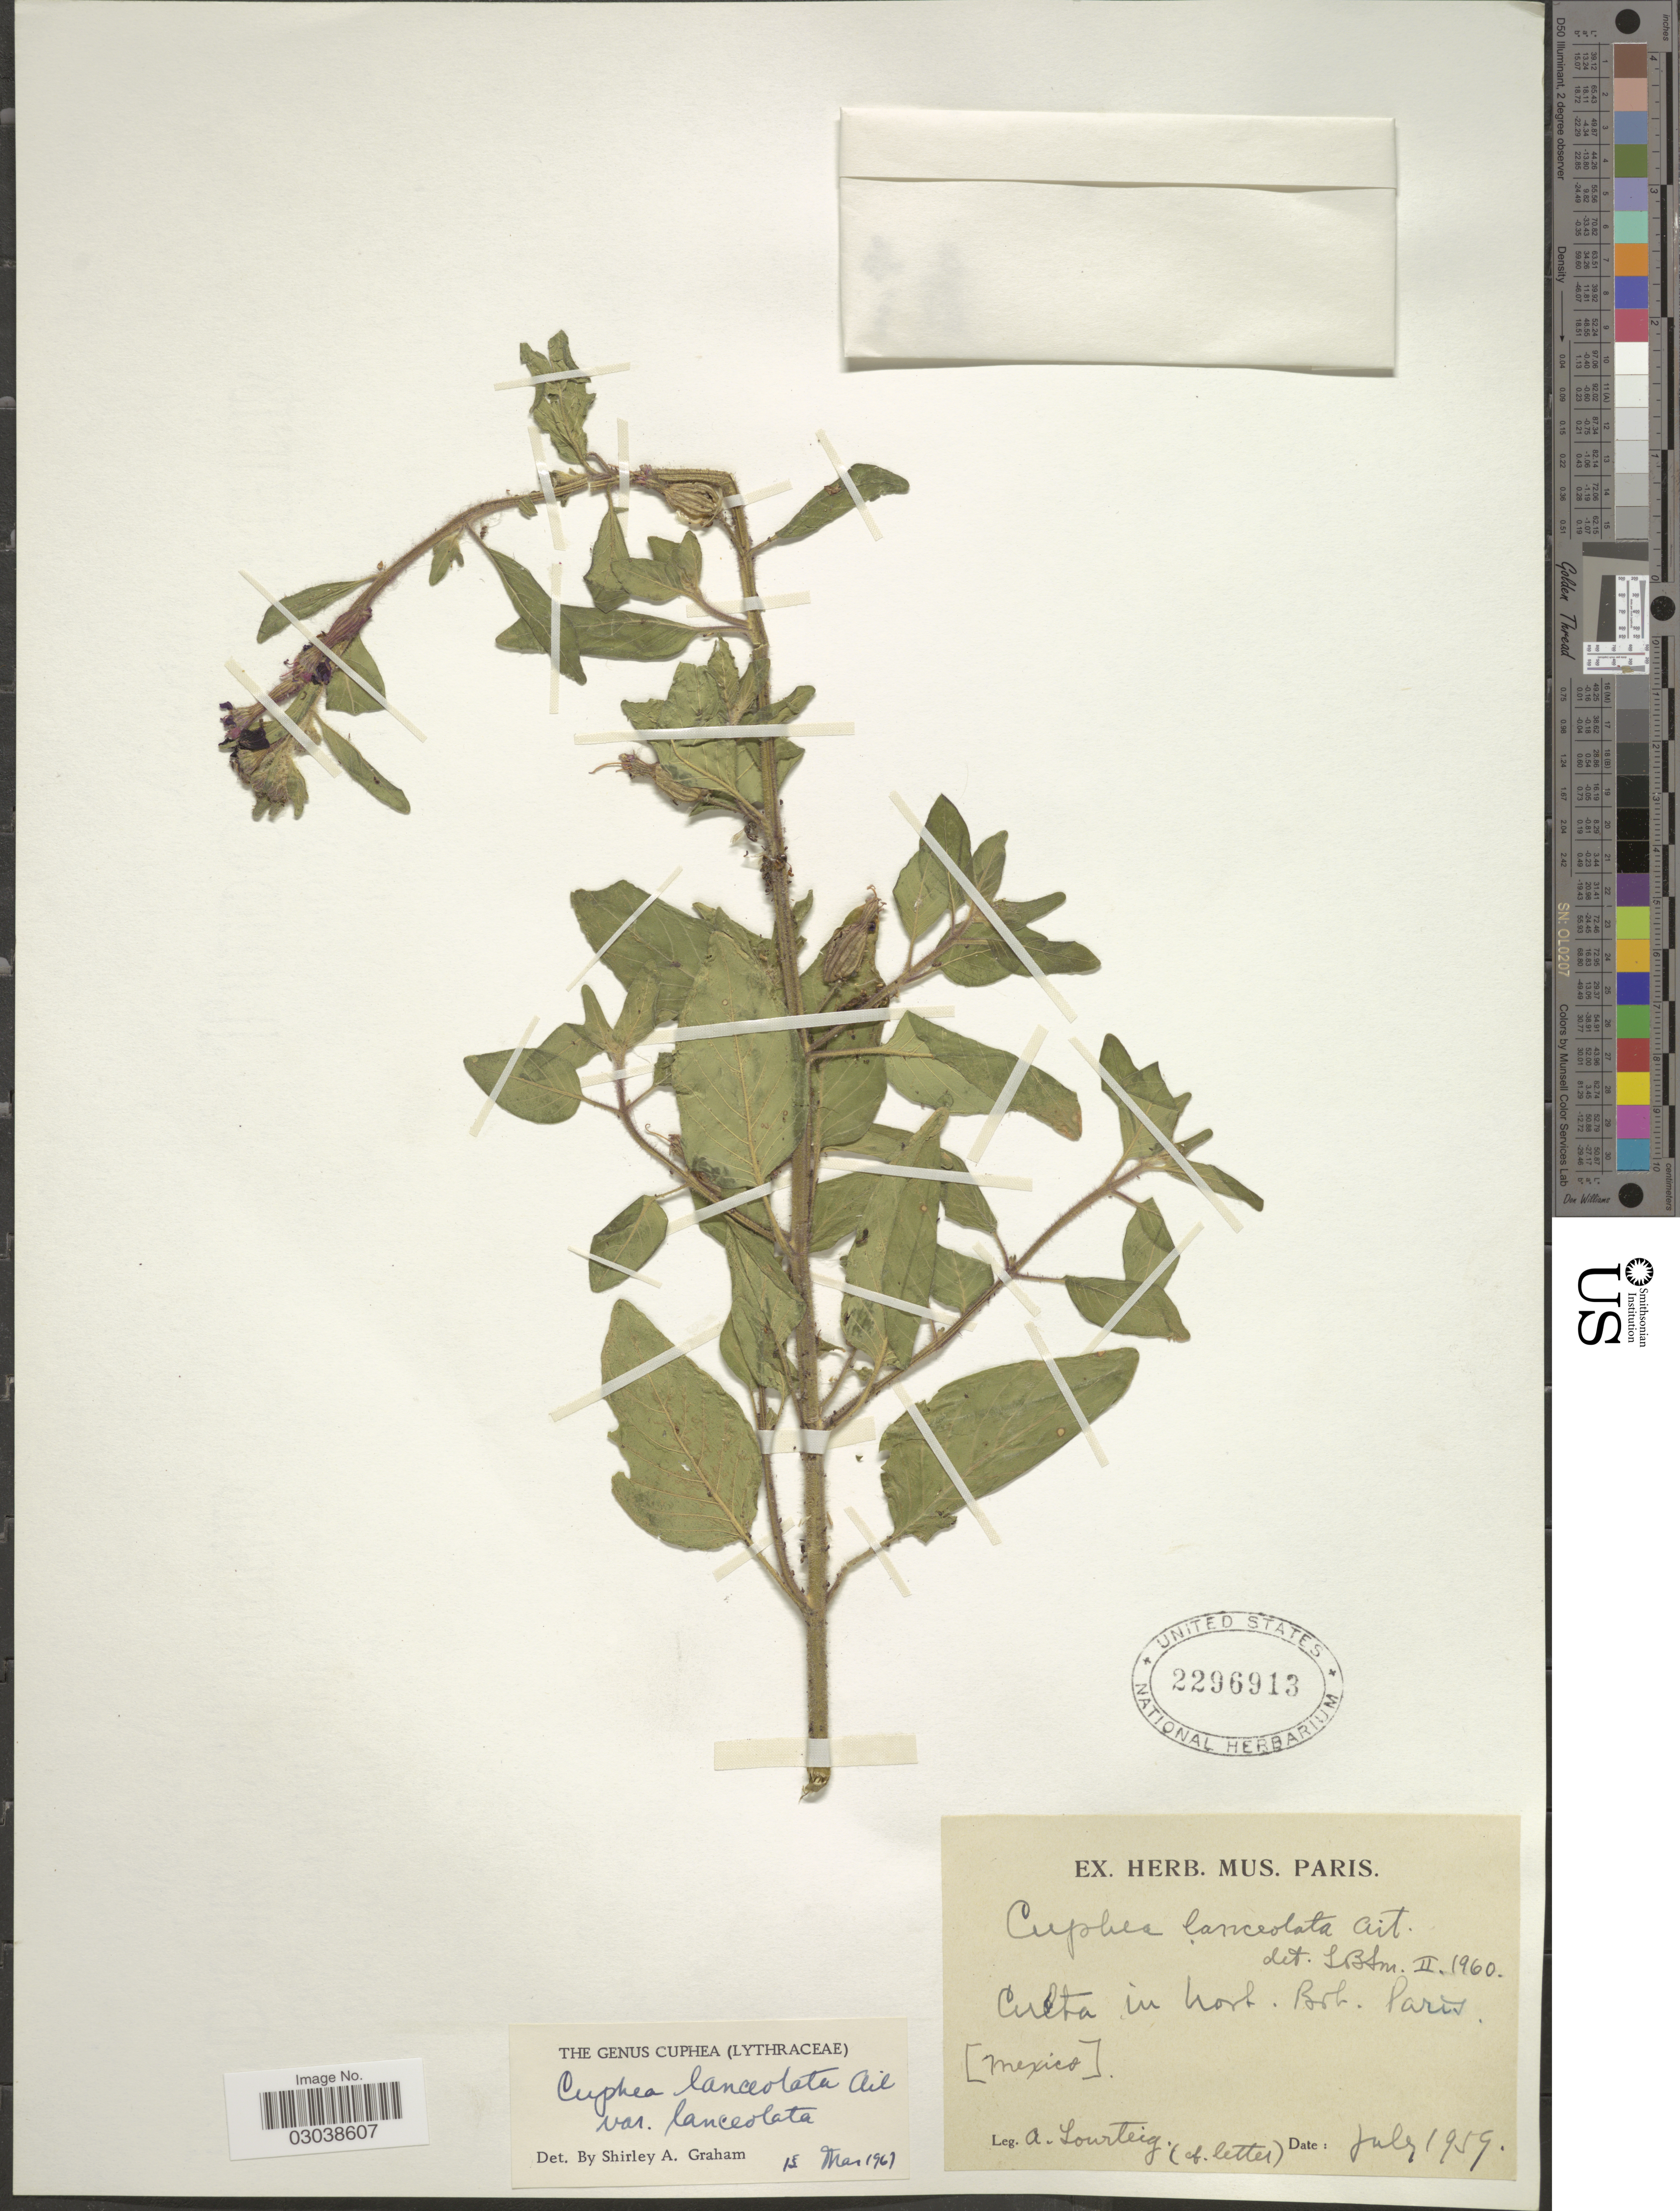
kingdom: Plantae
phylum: Tracheophyta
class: Magnoliopsida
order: Myrtales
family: Lythraceae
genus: Cuphea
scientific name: Cuphea lanceolata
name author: W.T. Aiton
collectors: A. Lourteig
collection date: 1959-07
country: Mexico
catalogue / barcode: US 2296913